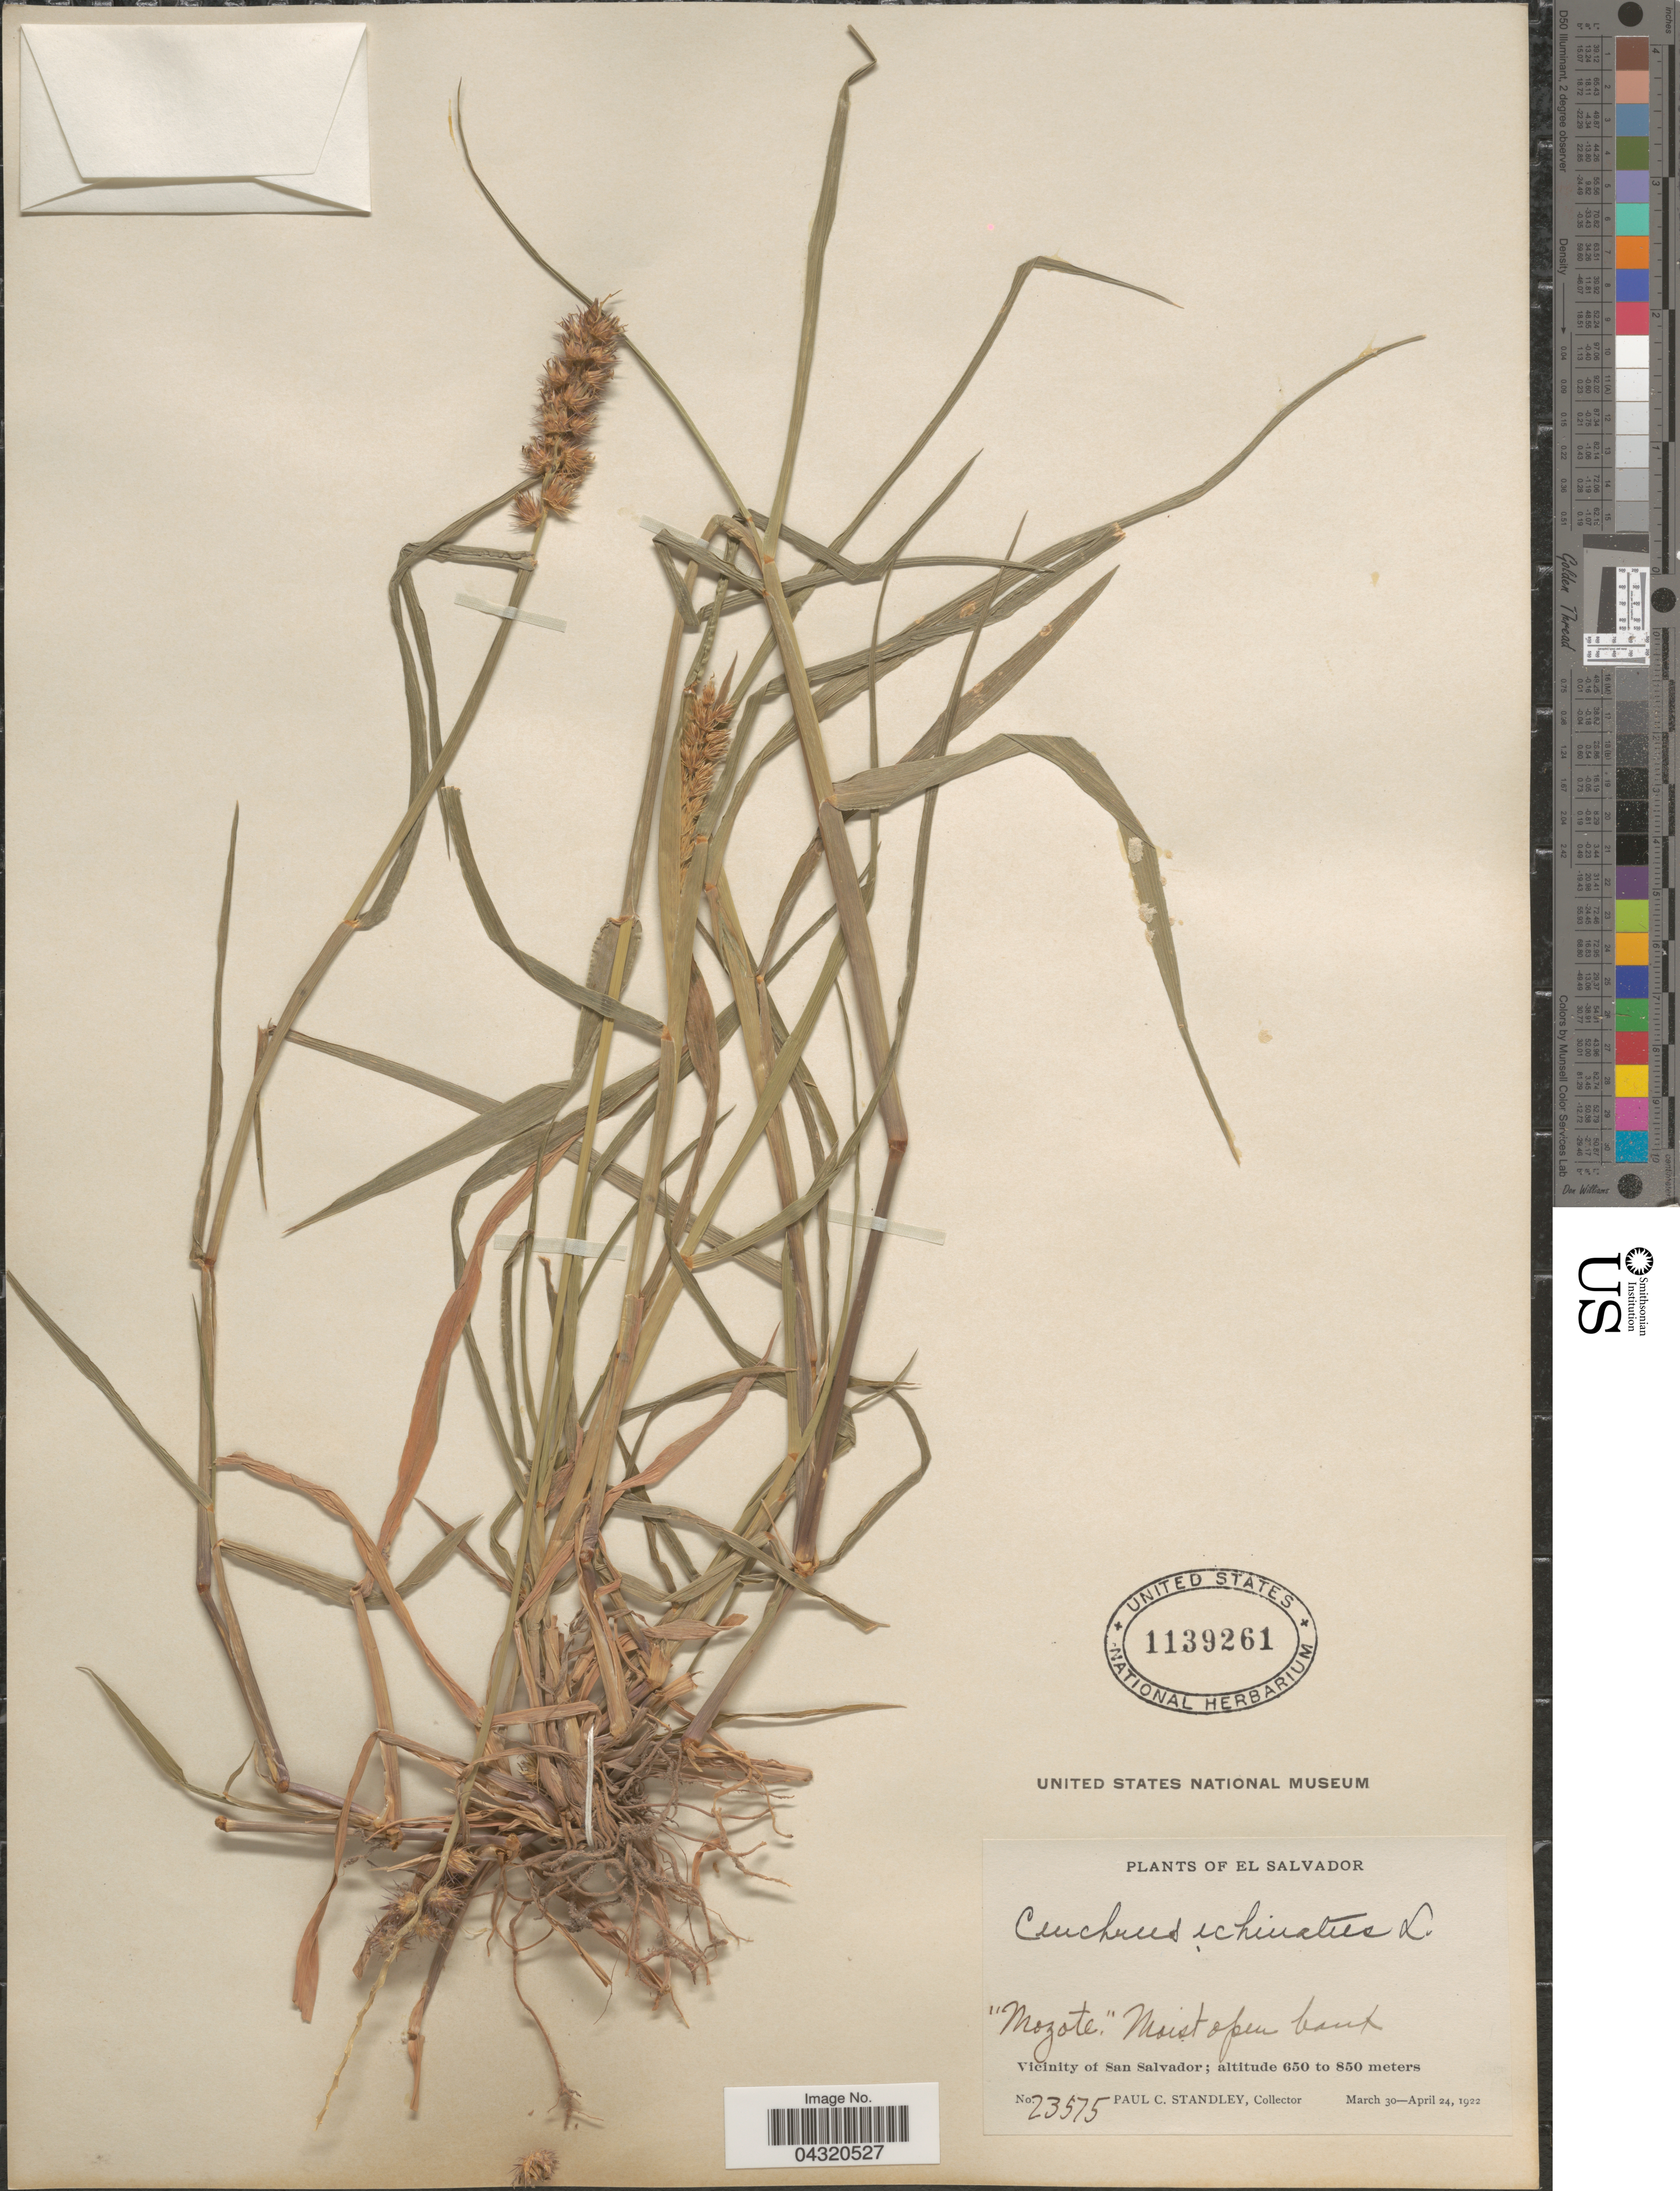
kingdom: Plantae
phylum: Tracheophyta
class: Liliopsida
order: Poales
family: Poaceae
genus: Cenchrus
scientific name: Cenchrus echinatus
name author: L.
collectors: P. C. Standley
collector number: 23575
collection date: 1922-03-30/1922-04-24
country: El Salvador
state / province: San Salvador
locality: Vicinity of San Salvador.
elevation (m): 650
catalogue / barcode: US 1139261